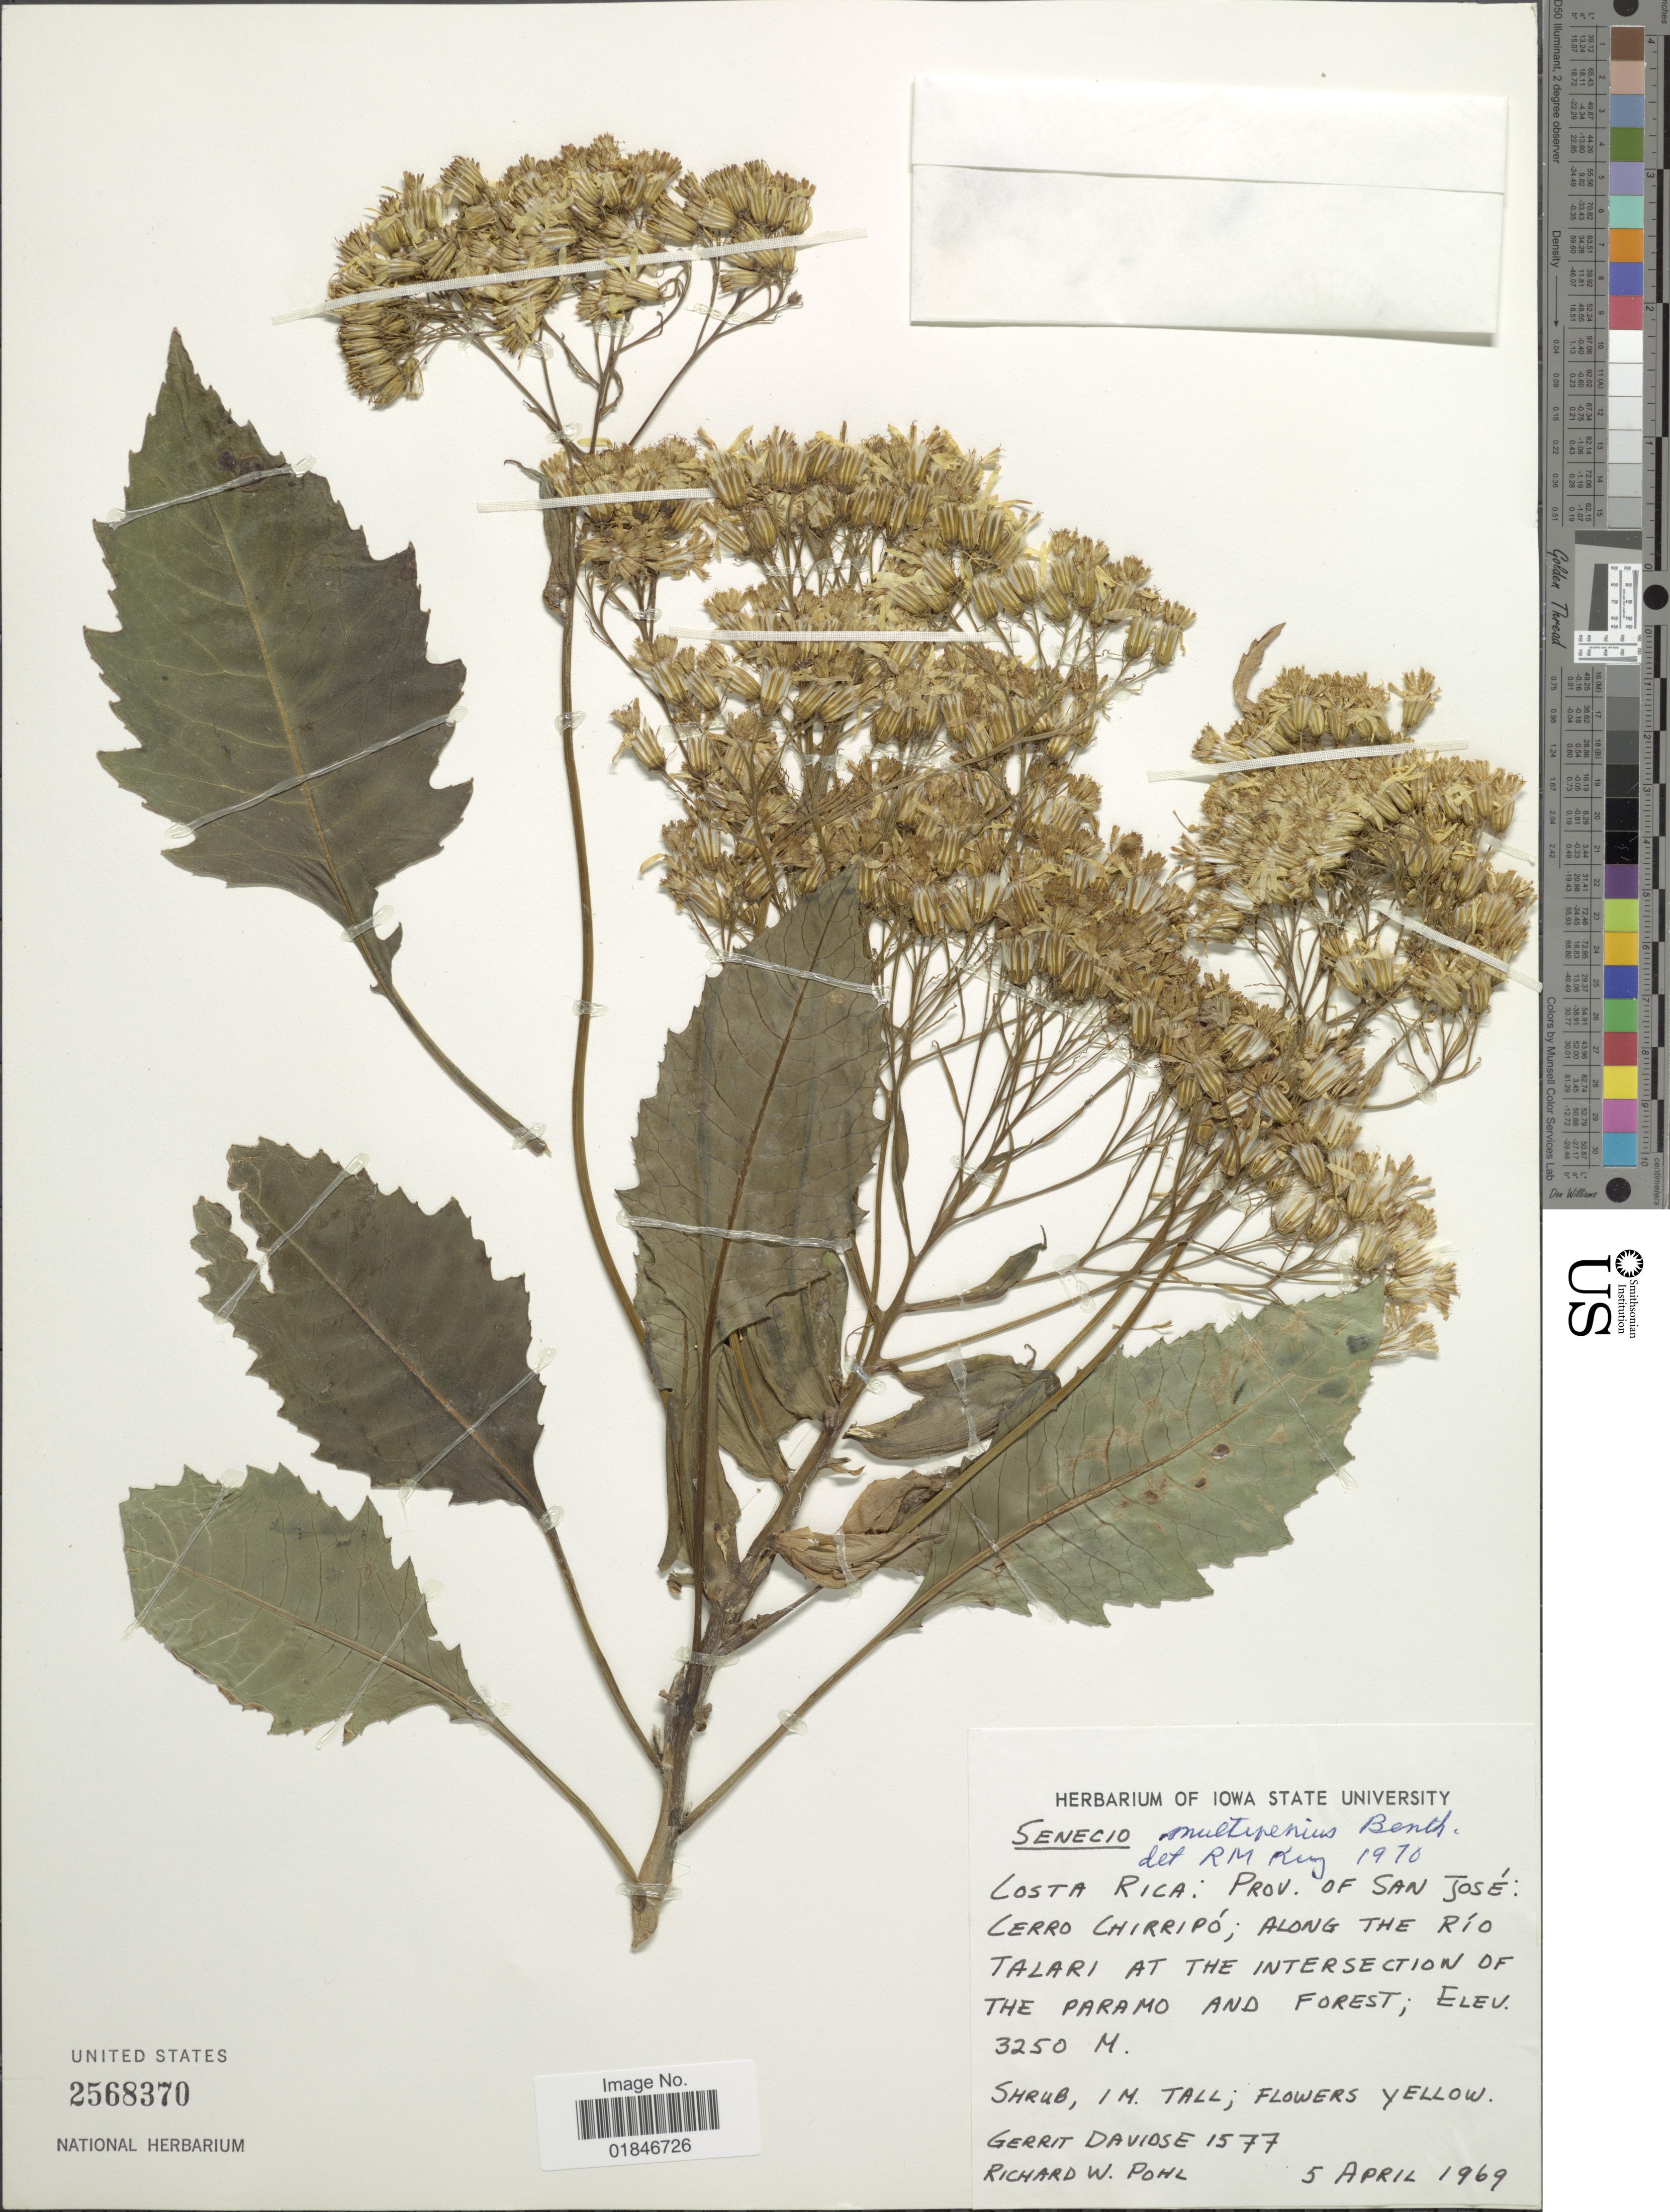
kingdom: Plantae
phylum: Tracheophyta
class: Magnoliopsida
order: Asterales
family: Asteraceae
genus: Jessea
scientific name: Jessea multivenia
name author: (Benth.) H. Rob. & Cuatrec.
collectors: G. Davidse & R. W. Pohl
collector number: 1577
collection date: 1969-04-05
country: Costa Rica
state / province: San José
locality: Costa Rica: Prov. of San Jose Cerro Chirripo; along the Rio Talari at the intersection of the Paramo and Forest.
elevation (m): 3250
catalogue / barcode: US 2568370